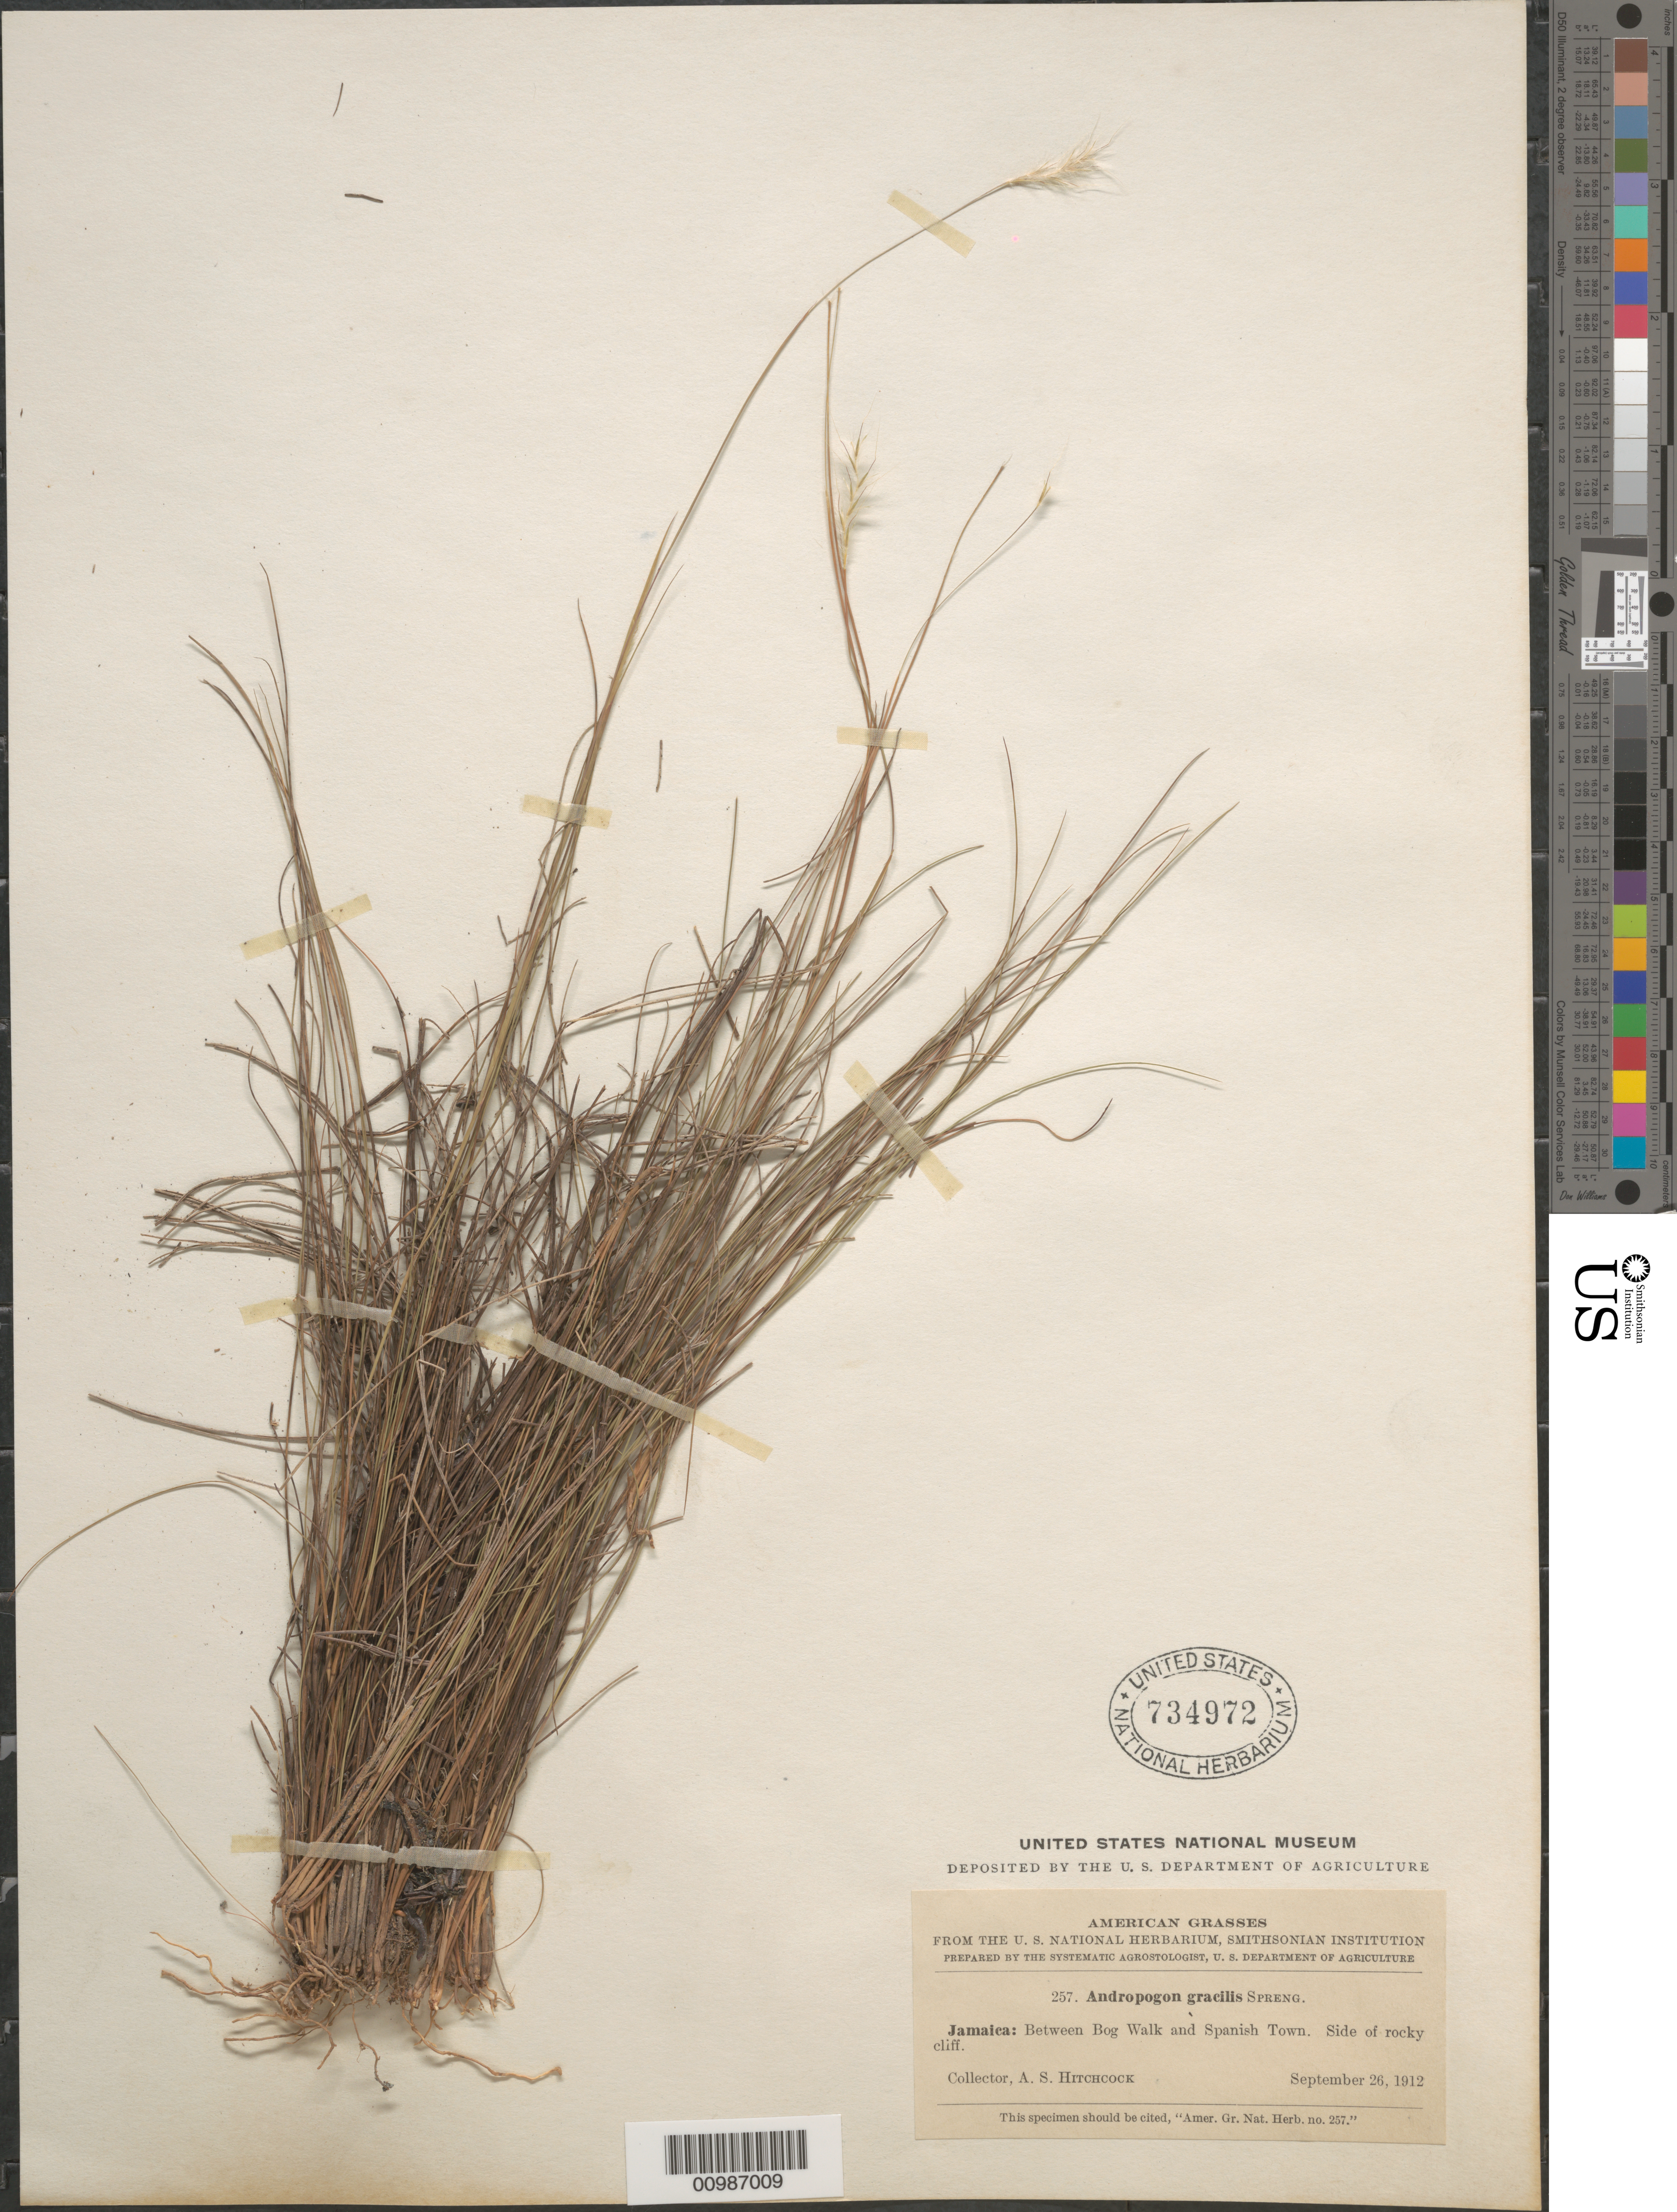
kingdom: Plantae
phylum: Tracheophyta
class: Liliopsida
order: Poales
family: Poaceae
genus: Andropogon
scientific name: Andropogon gracilis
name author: Spreng.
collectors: A. S. Hitchcock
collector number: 257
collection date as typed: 26 Sep 1912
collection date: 1912-09-26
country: Jamaica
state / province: Saint Catherine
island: Jamaica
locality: Between Bog Walk and Spanish Town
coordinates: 0 N, 0 E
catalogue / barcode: US 734972